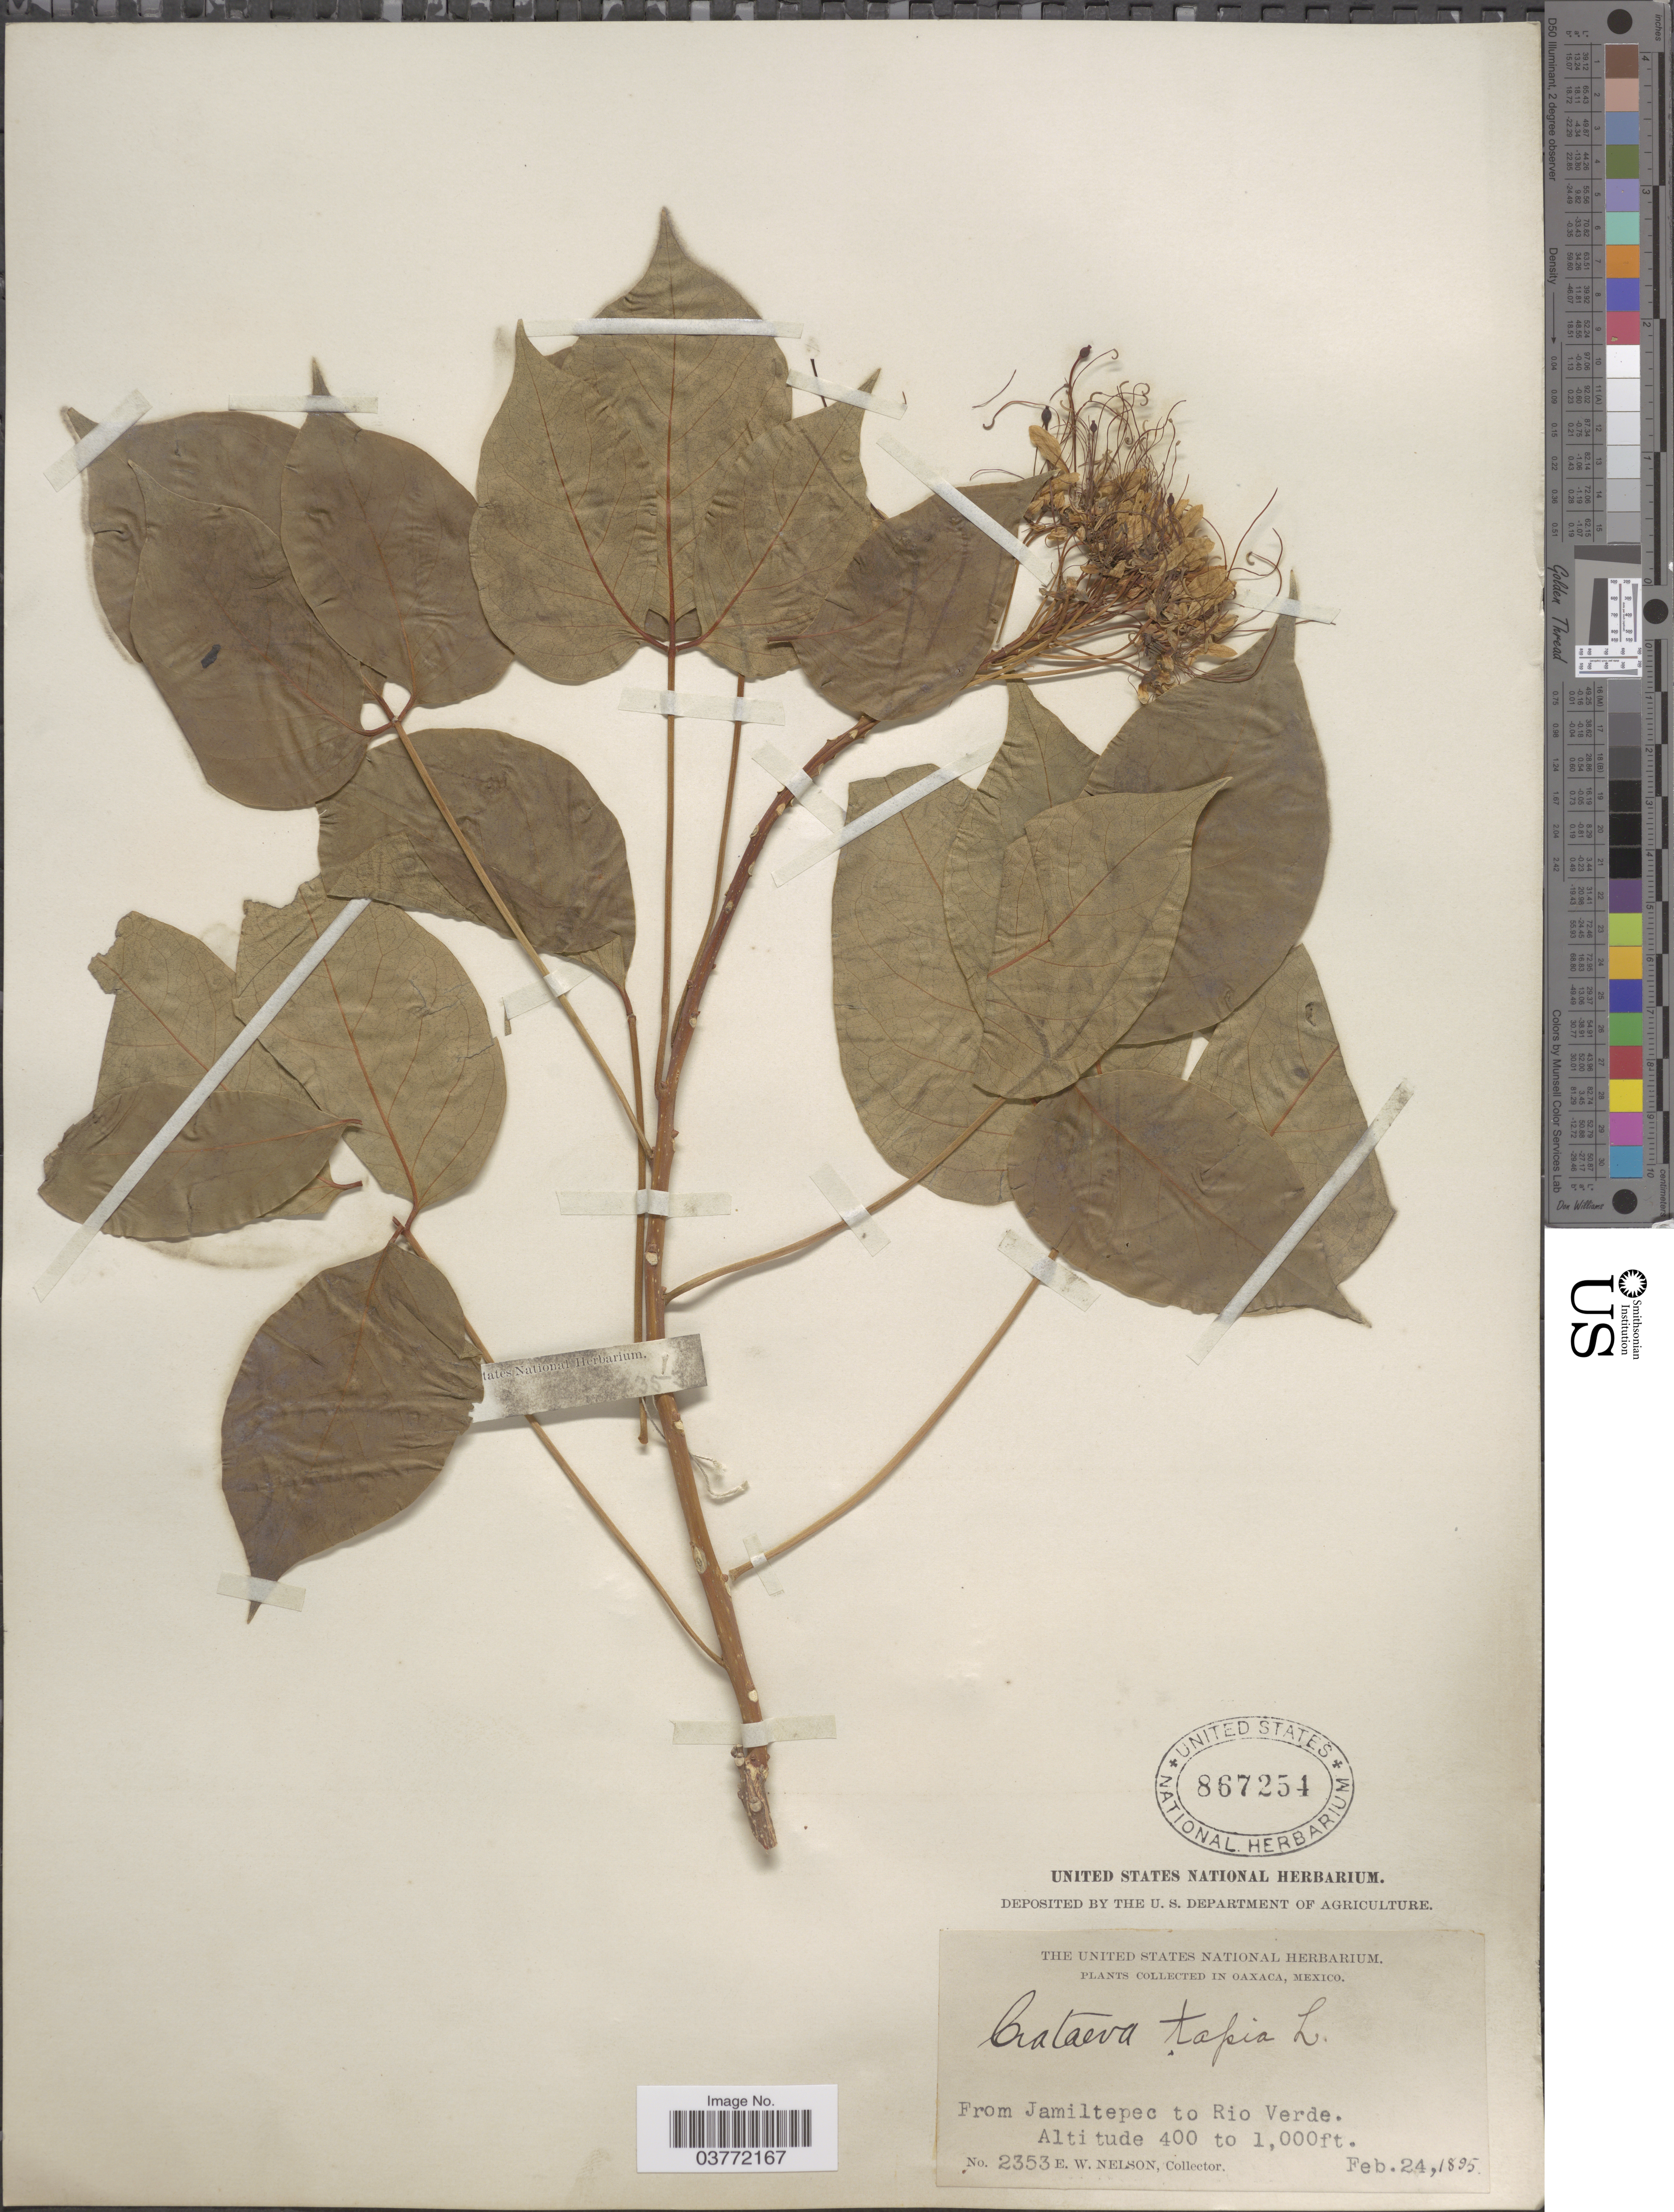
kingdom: Plantae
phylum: Tracheophyta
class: Magnoliopsida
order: Brassicales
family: Capparaceae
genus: Crateva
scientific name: Crateva tapia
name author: L.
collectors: E. W. Nelson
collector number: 2353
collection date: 1895-02-24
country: Mexico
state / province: Oaxaca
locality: From Jamiltepec to Rio Verde.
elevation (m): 122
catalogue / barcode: US 867254